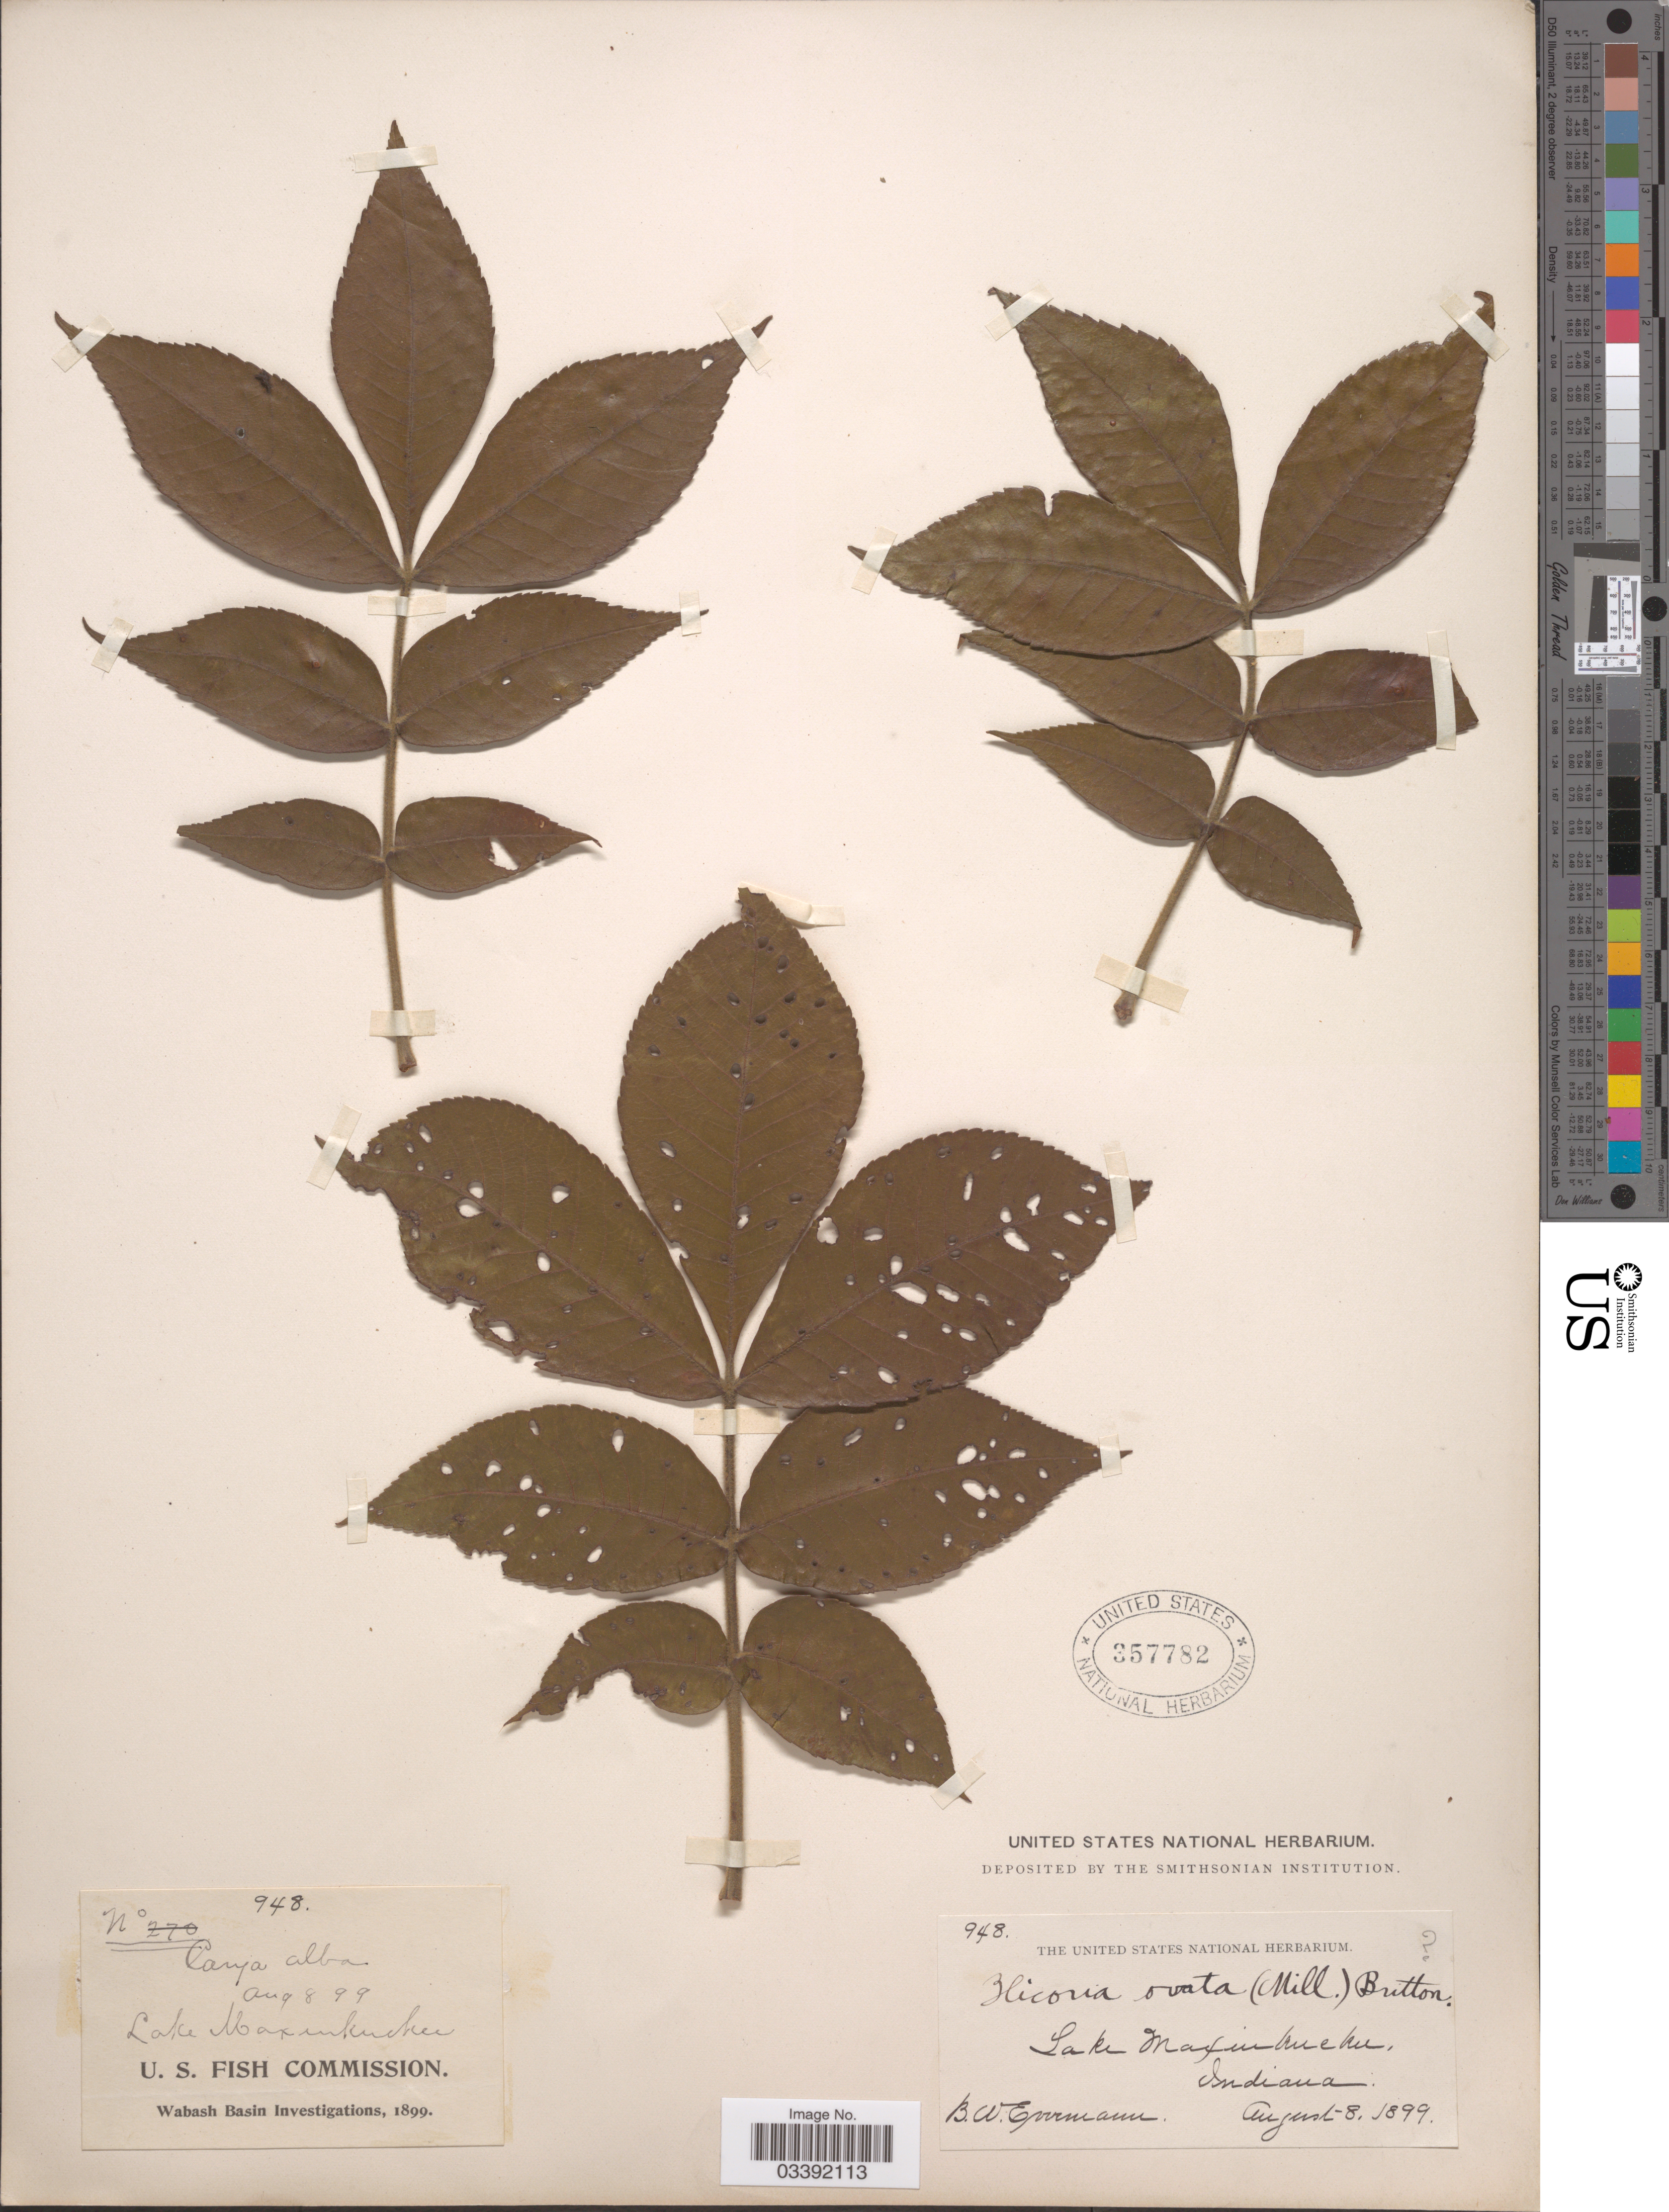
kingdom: Plantae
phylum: Tracheophyta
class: Magnoliopsida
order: Fagales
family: Juglandaceae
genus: Carya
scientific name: Carya ovata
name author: (Mill.) K. Koch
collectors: B. W. Evermann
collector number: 948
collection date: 1899-08-08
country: United States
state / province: Indiana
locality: Lake Maxinkuckee.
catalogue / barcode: US 357782